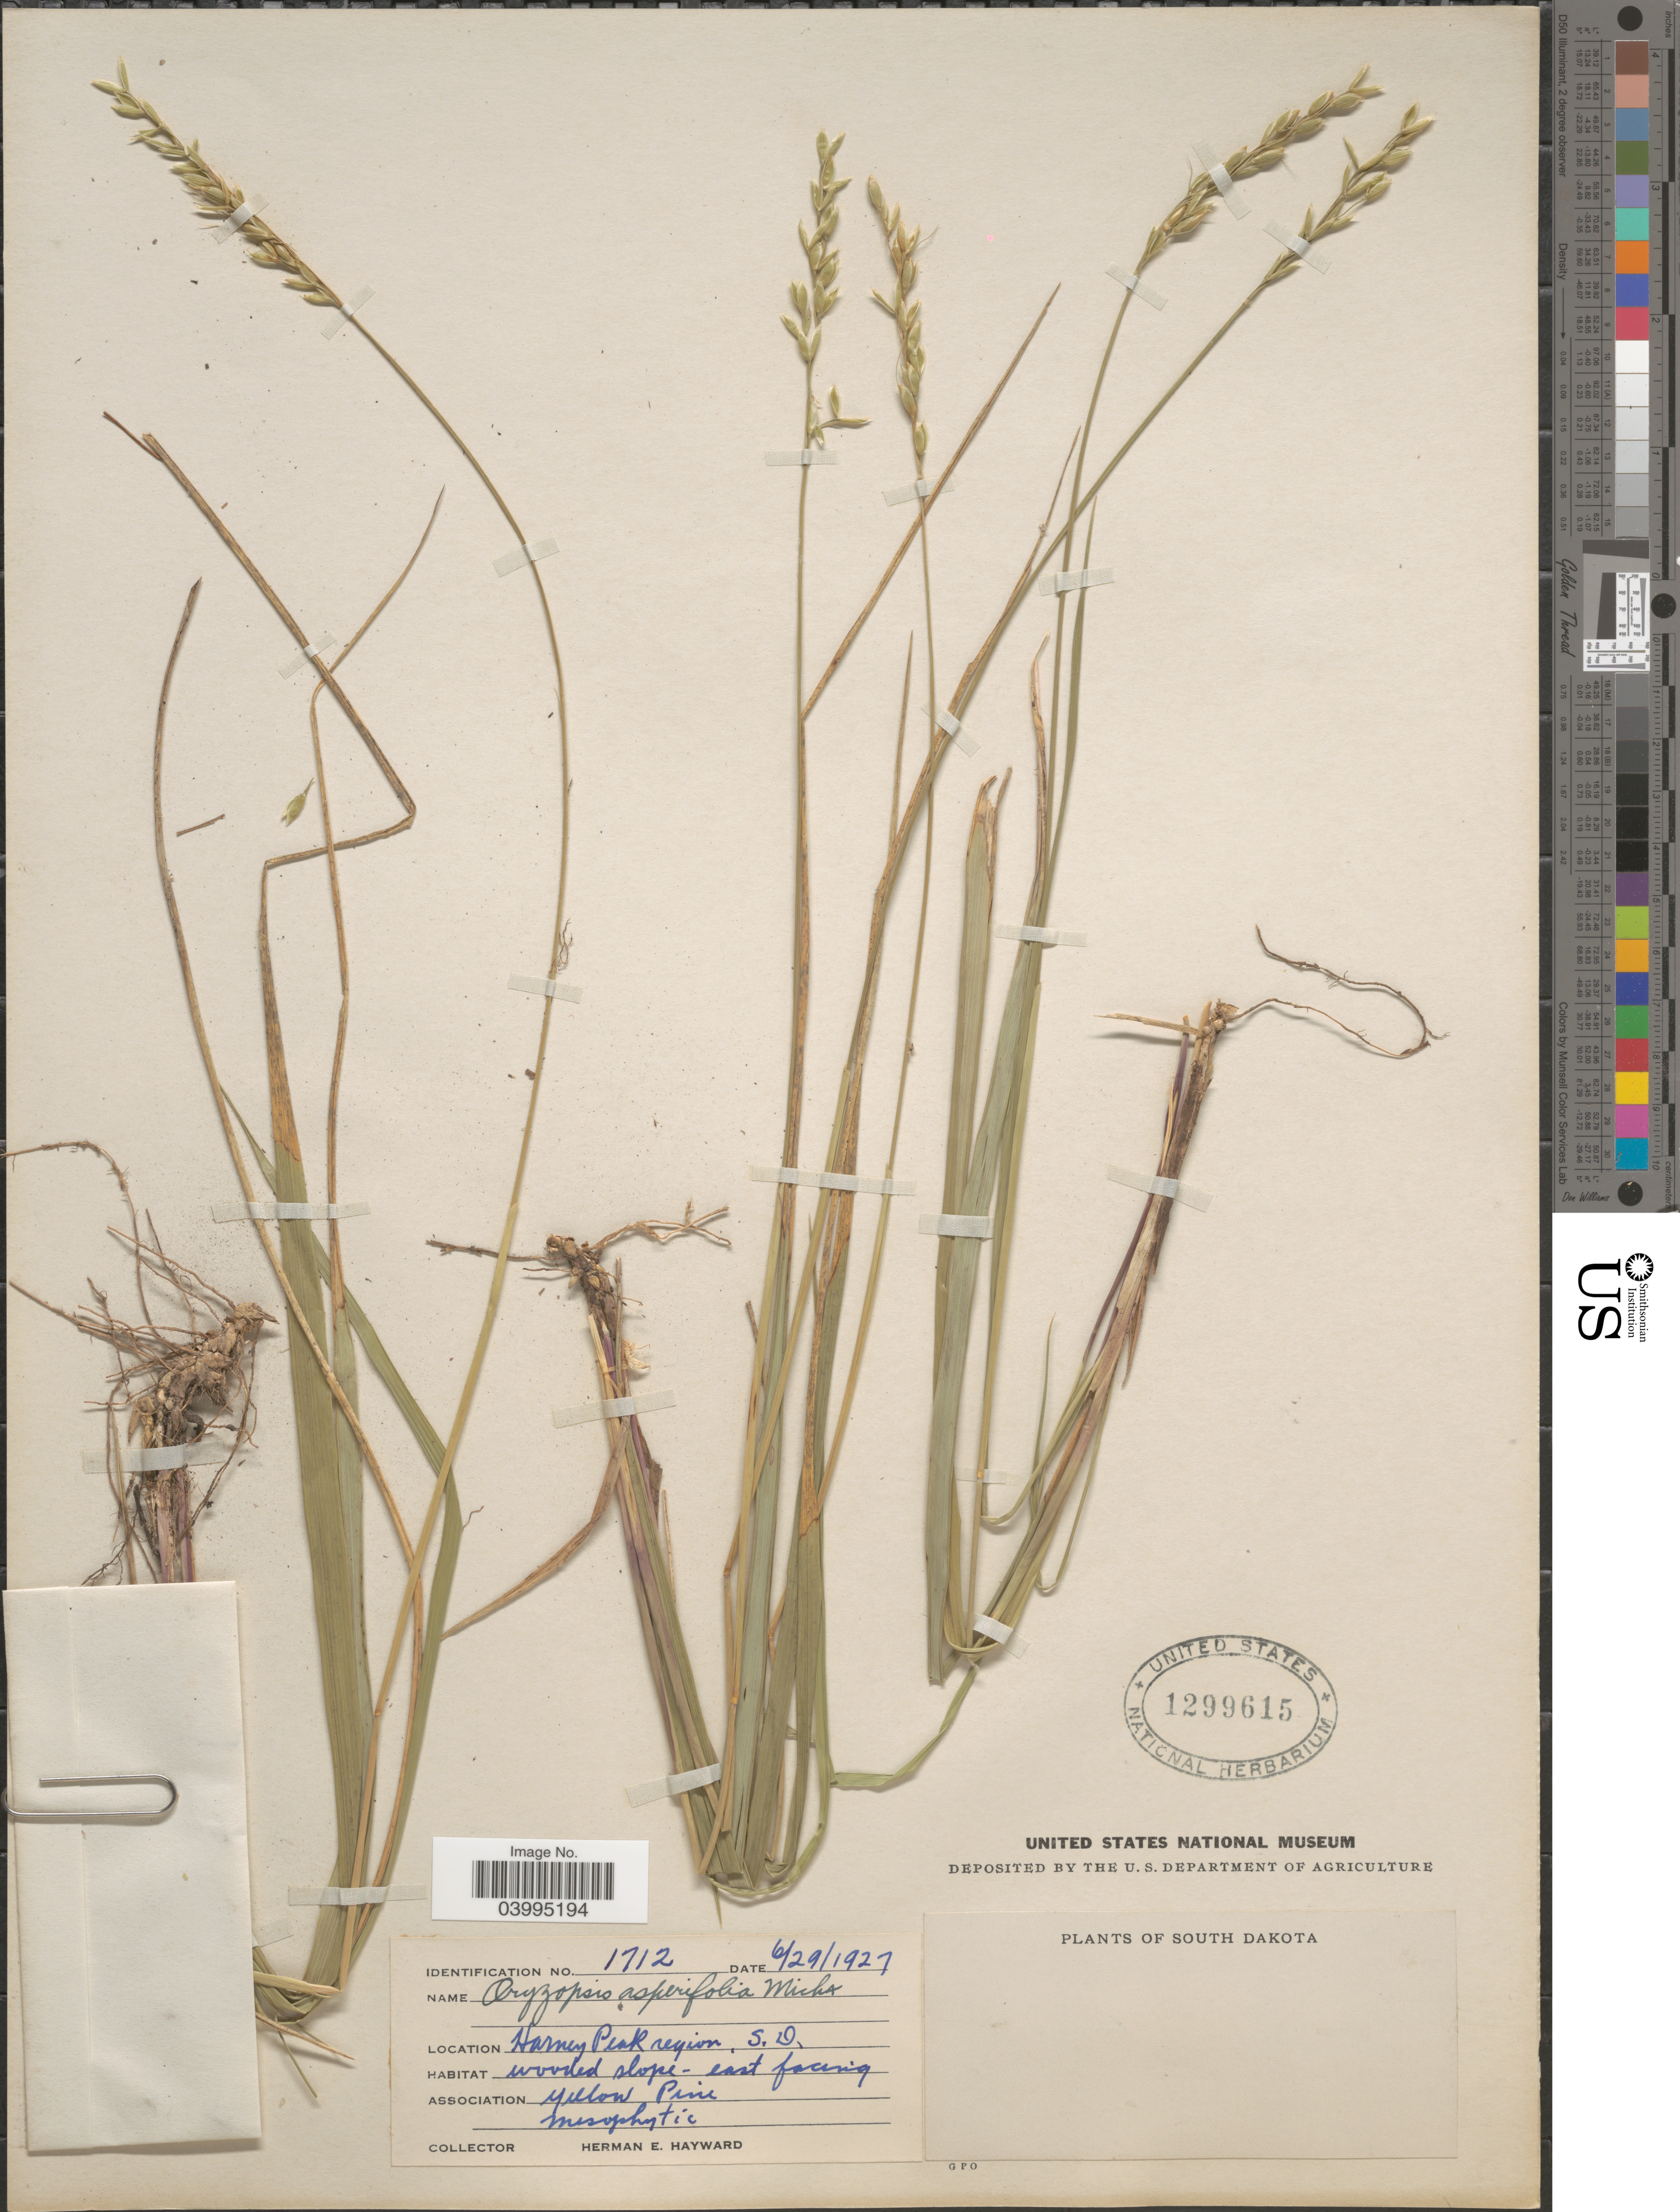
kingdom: Plantae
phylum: Tracheophyta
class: Liliopsida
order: Poales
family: Poaceae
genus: Oryzopsis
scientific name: Oryzopsis asperifolia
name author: Michx.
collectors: H. Hayward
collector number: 1712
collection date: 1927-06-29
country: United States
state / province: South Dakota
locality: Harney Peak region. Wooded slope- east facing.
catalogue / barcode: US 1299615